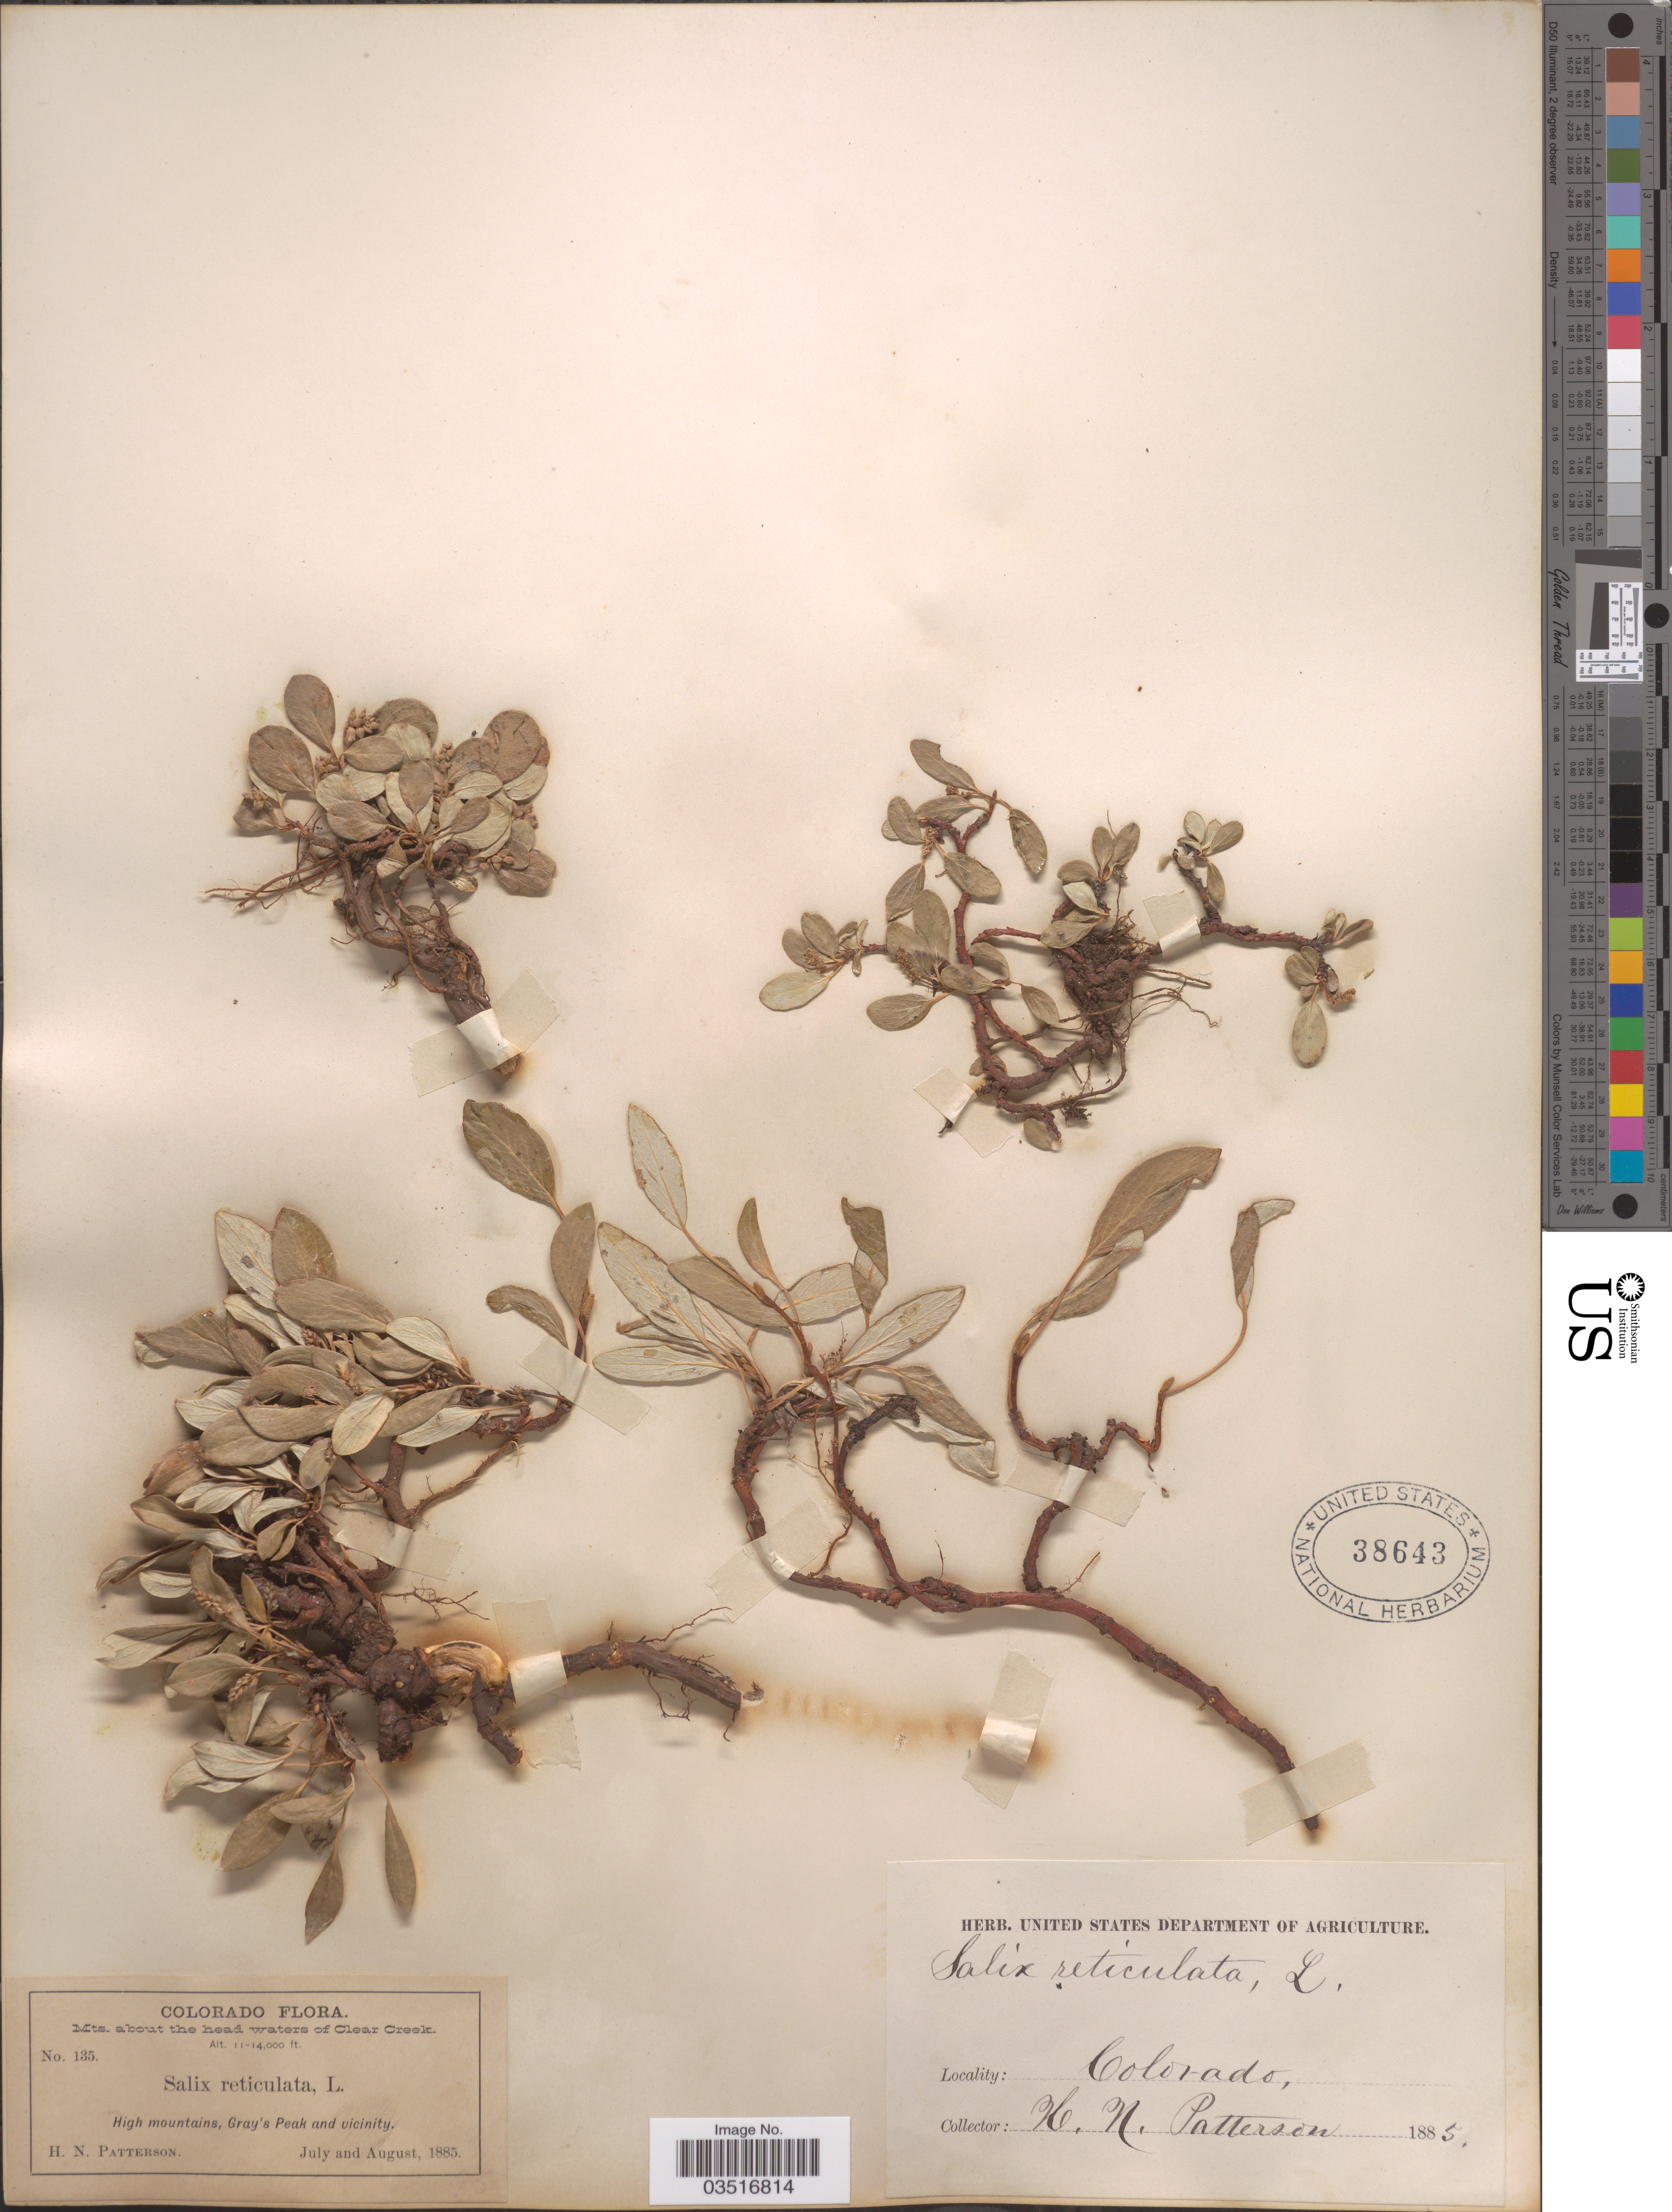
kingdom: Plantae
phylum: Tracheophyta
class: Magnoliopsida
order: Malpighiales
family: Salicaceae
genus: Salix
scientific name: Salix saximontana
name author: Rydb.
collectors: H. N. Patterson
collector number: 135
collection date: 1885-07/1885-08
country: United States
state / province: Colorado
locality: Mts. about the head waters of Clear Creek. High mountains, Gray's Peak and vicinity.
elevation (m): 3353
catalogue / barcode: US 38643